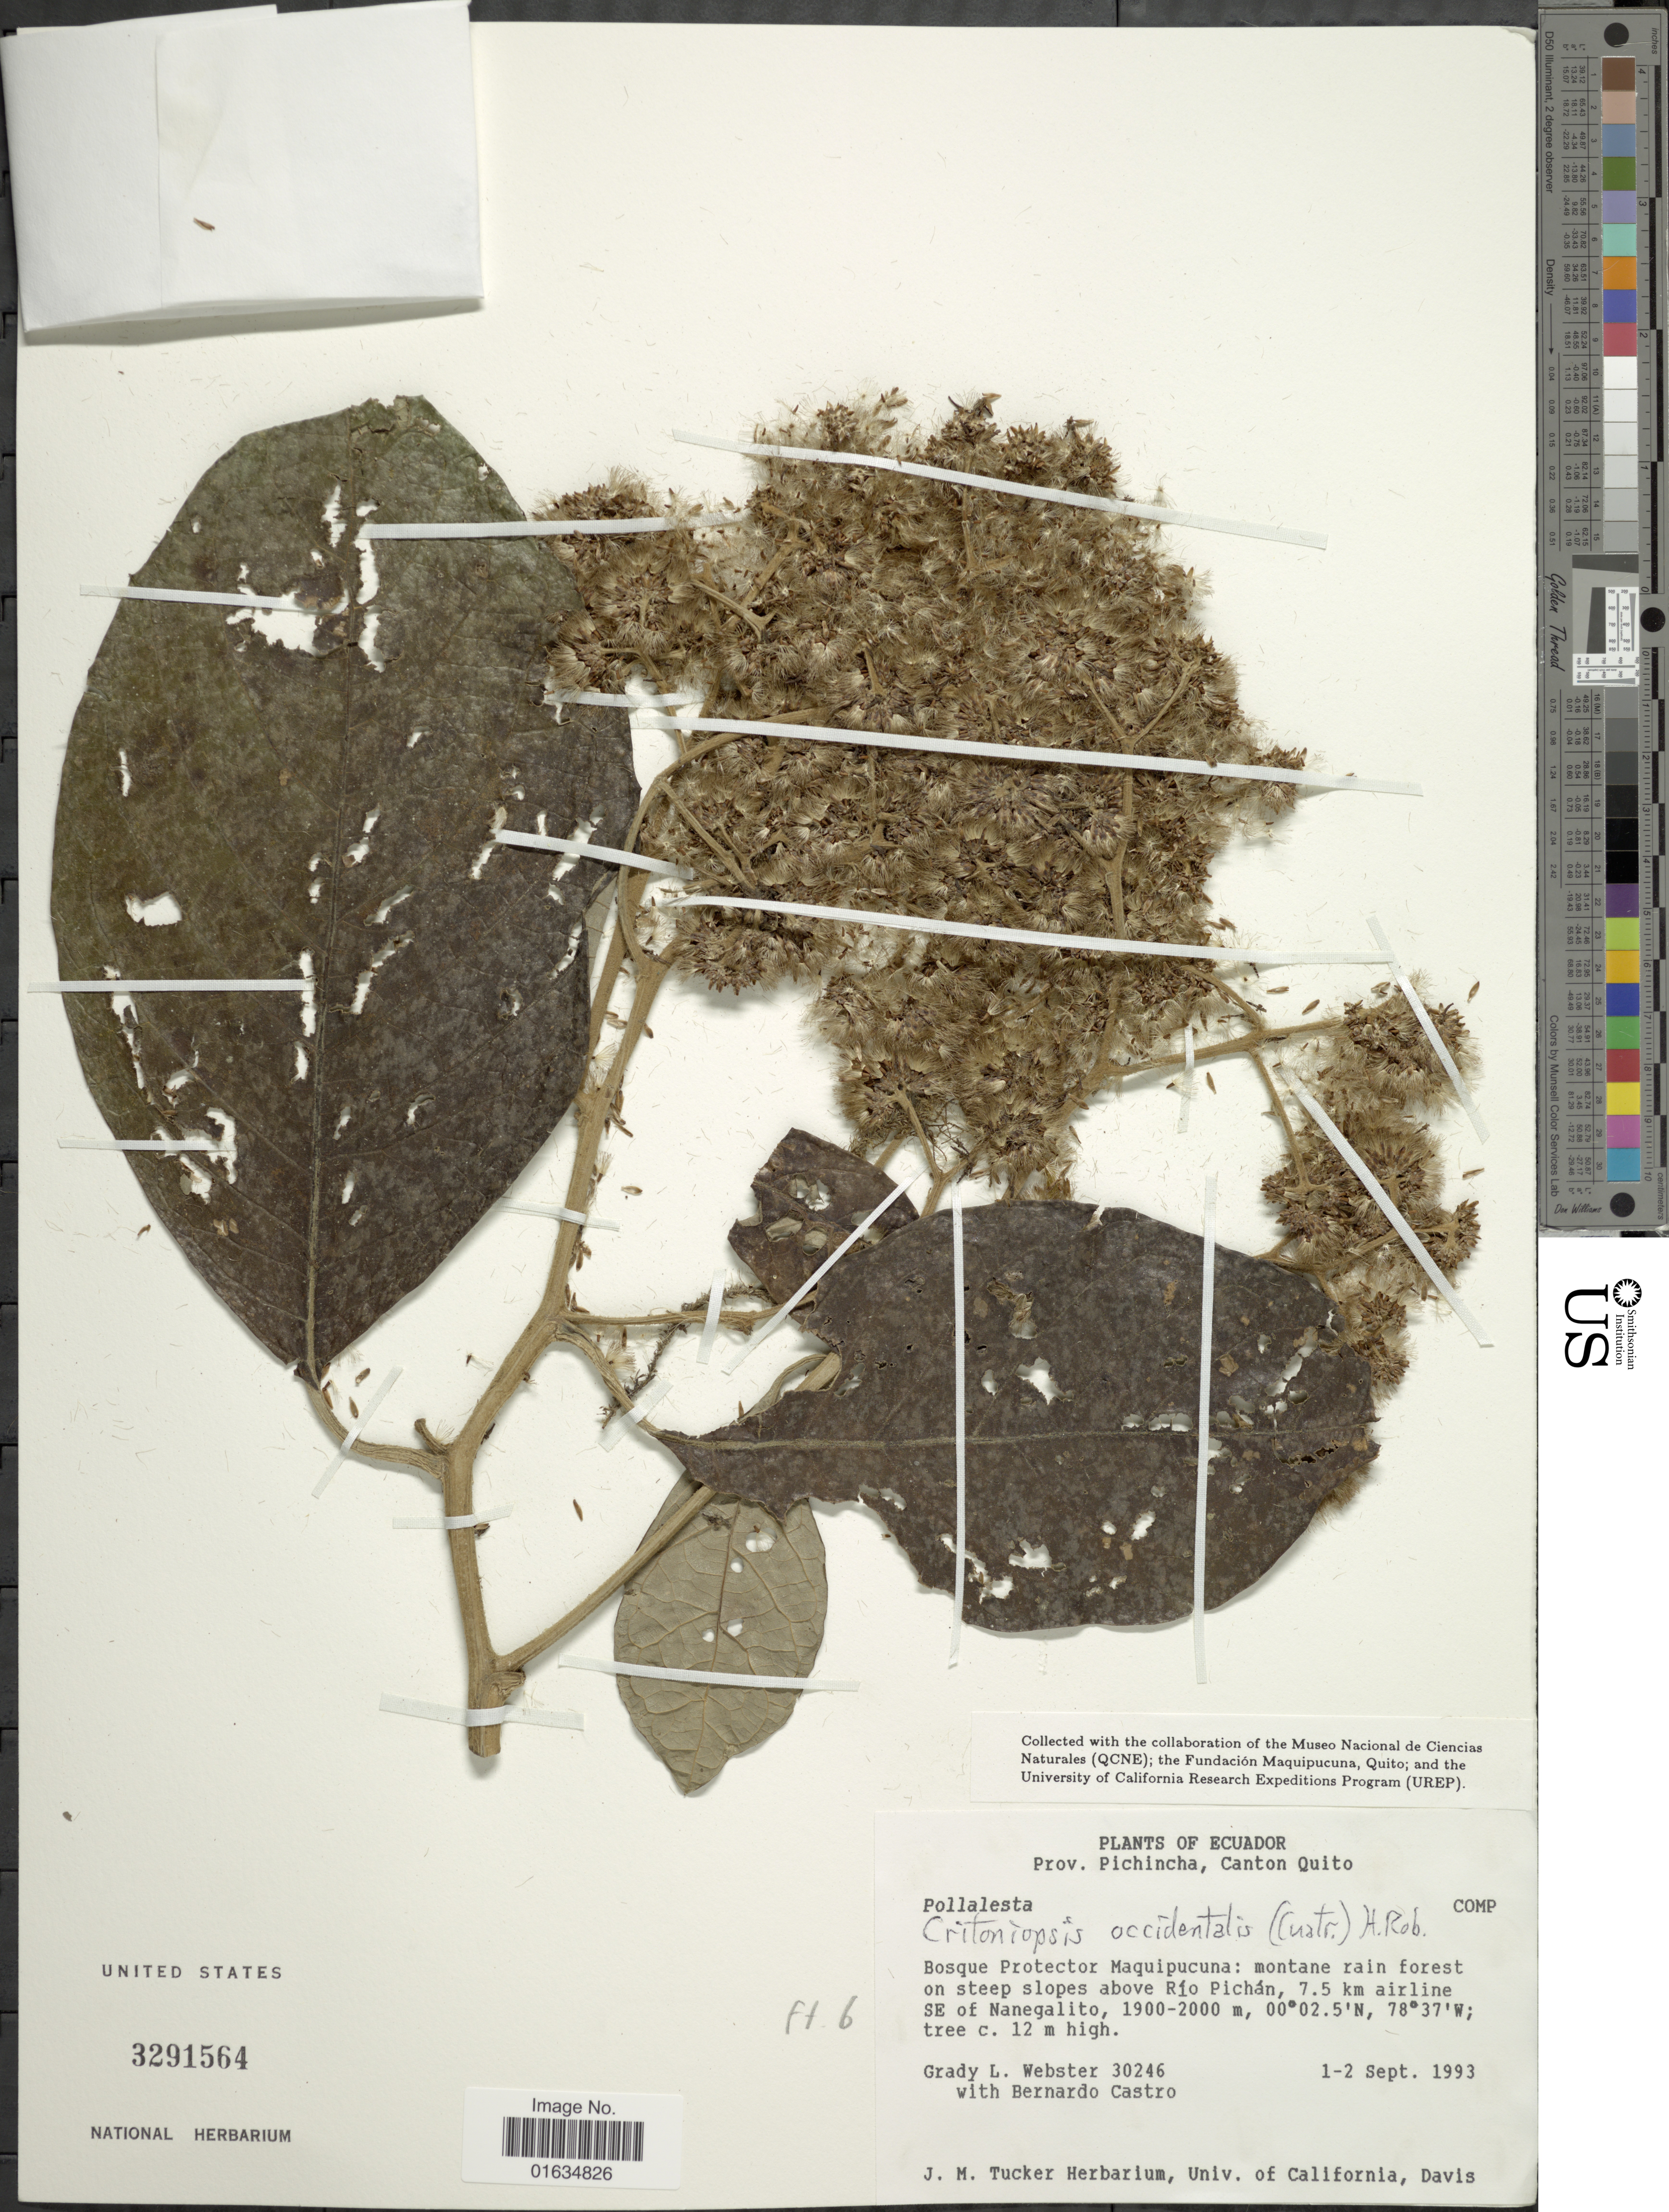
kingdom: Plantae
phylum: Tracheophyta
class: Magnoliopsida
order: Asterales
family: Asteraceae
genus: Critoniopsis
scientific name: Critoniopsis occidentalis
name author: (Cuatrec.) H. Rob.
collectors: G. L. Webster & B. Castro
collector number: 30246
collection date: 1993-09-01/1993-09-02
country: Ecuador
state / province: Pichincha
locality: Canton Quito, Bosque Protector Maquipucuna: montane rain forest on steep slopes above Rio Pichan, 7, 5 km airline SE of Nangealito.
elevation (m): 1900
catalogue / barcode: US 3291564